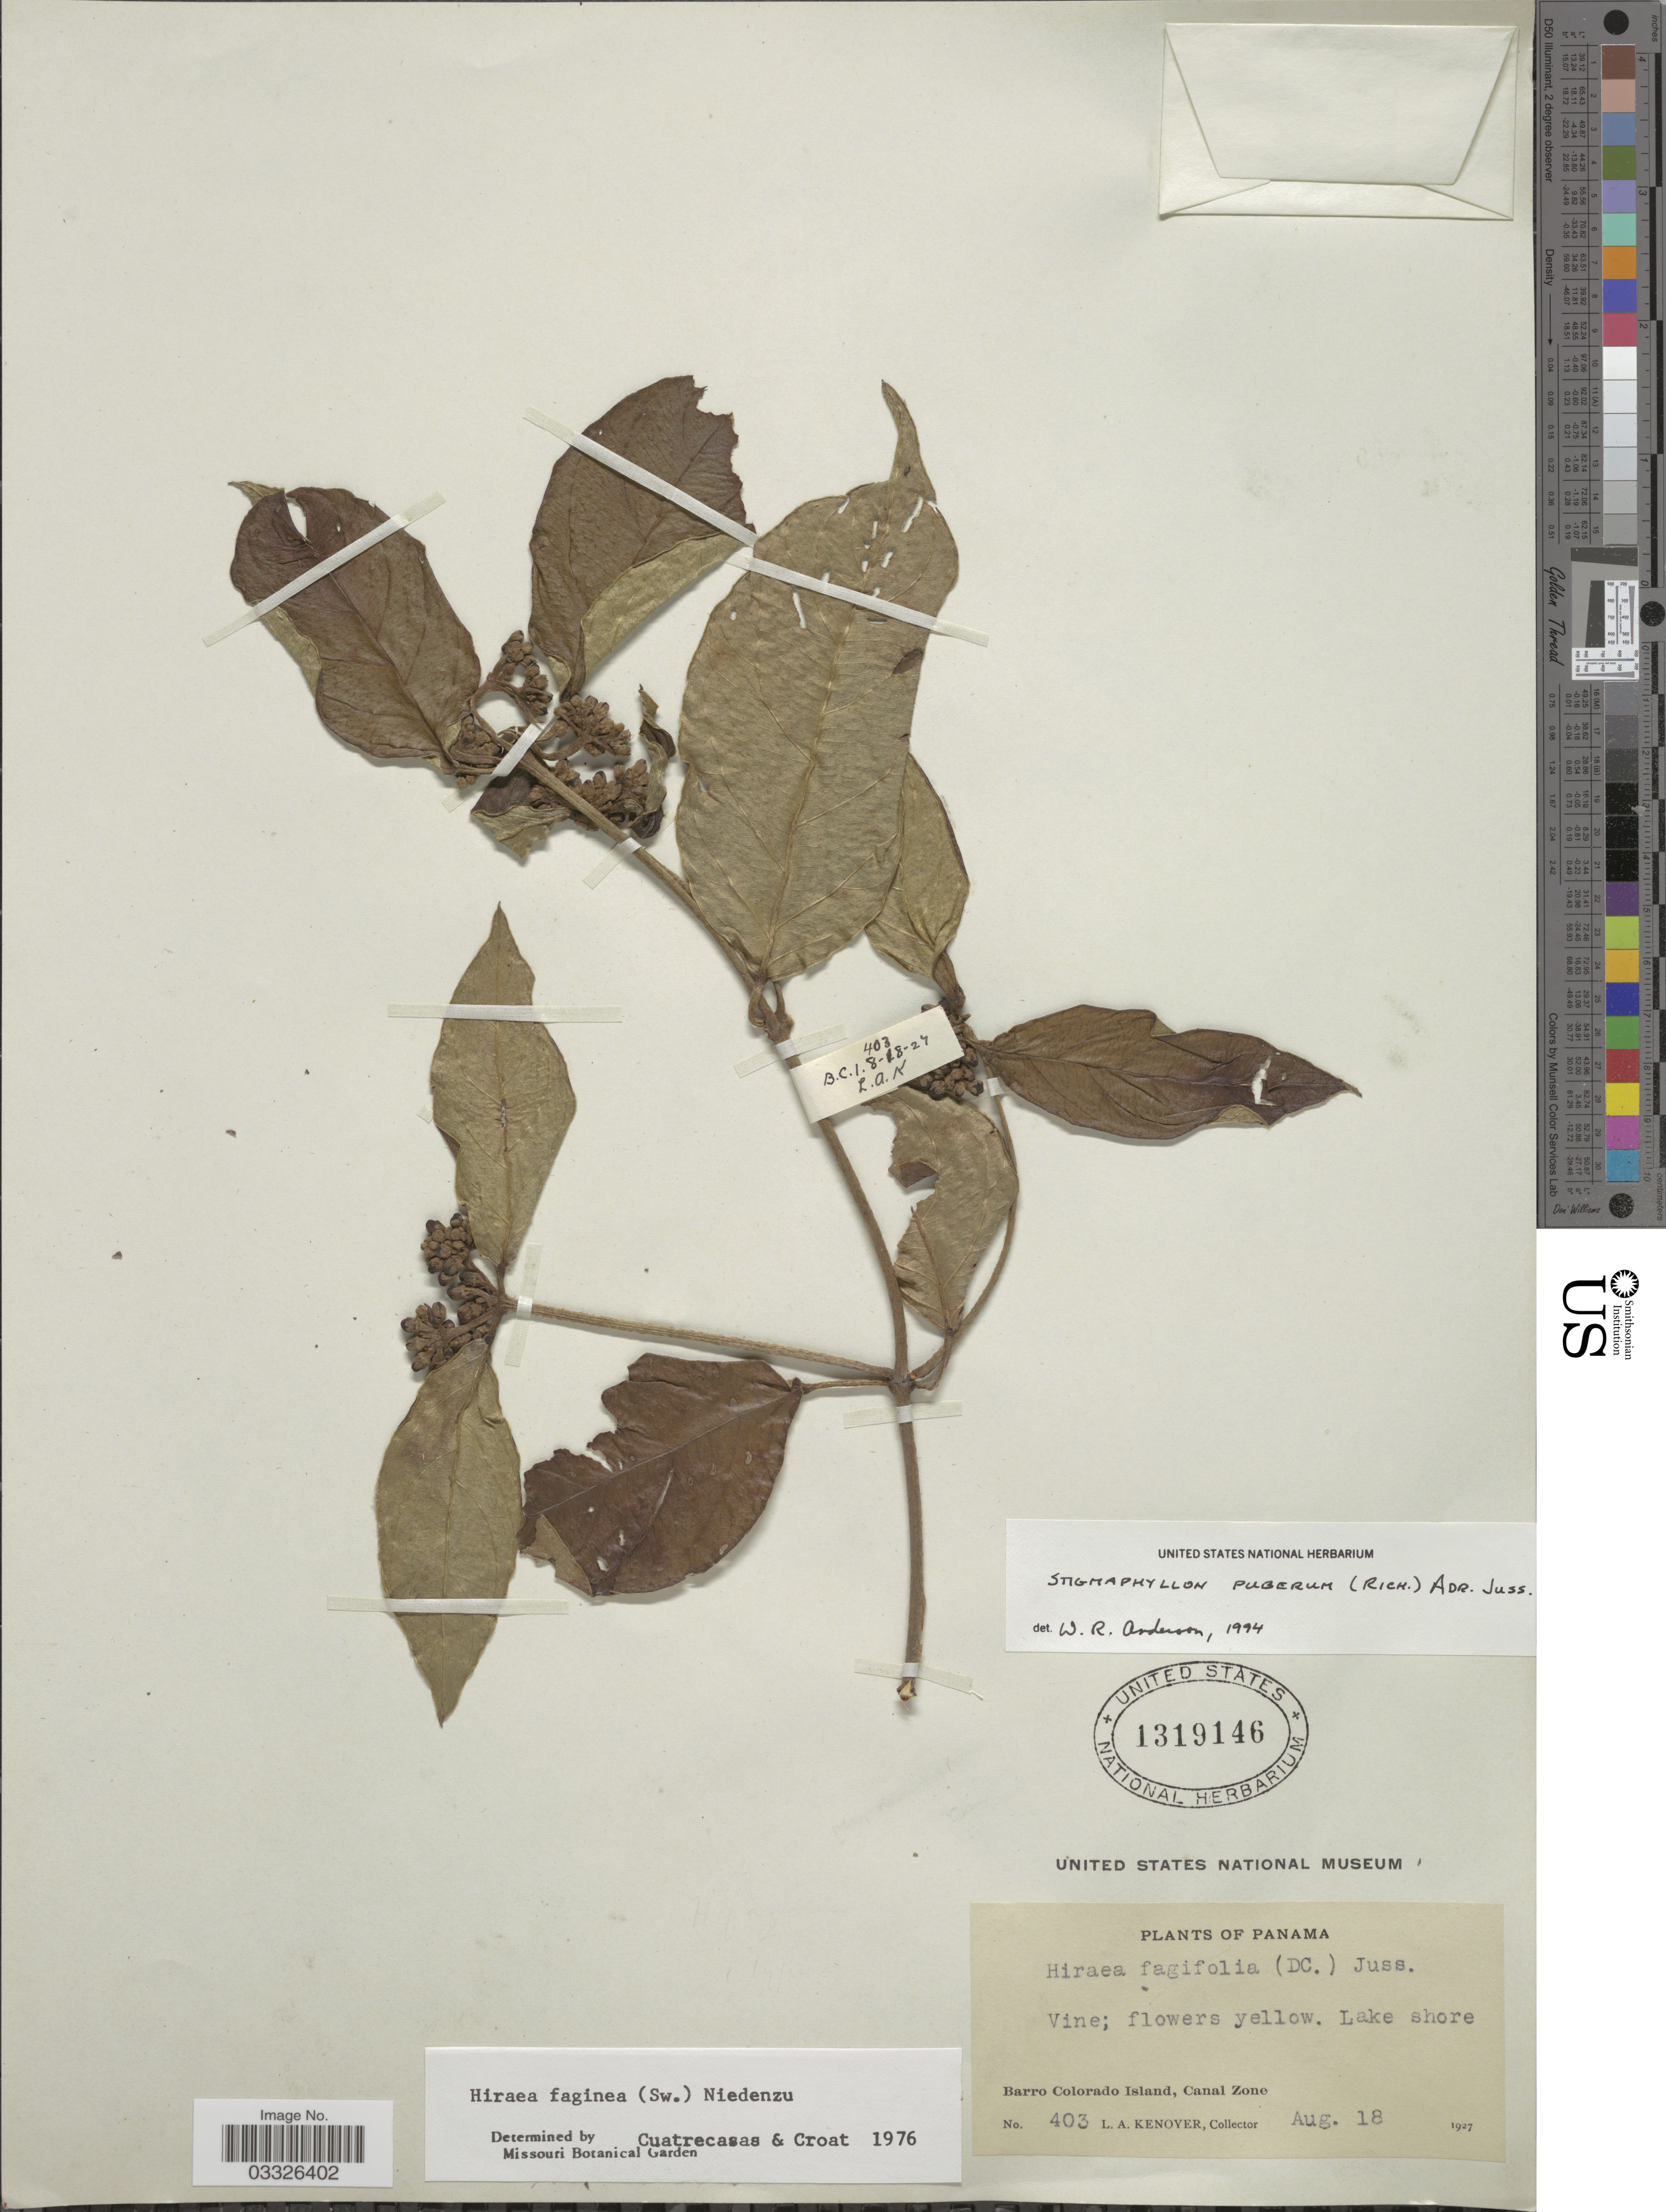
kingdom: Plantae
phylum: Tracheophyta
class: Magnoliopsida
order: Malpighiales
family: Malpighiaceae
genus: Stigmaphyllon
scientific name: Stigmaphyllon puberum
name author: (Rich.) A. Juss.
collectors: L. A. Kenoyer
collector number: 403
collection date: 1927-08-18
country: Panama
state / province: Panamá Oeste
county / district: Canal Zone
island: Barro Colorado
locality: Lake shore. Barro Colorado Island, Canal Zone.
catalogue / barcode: US 1319146